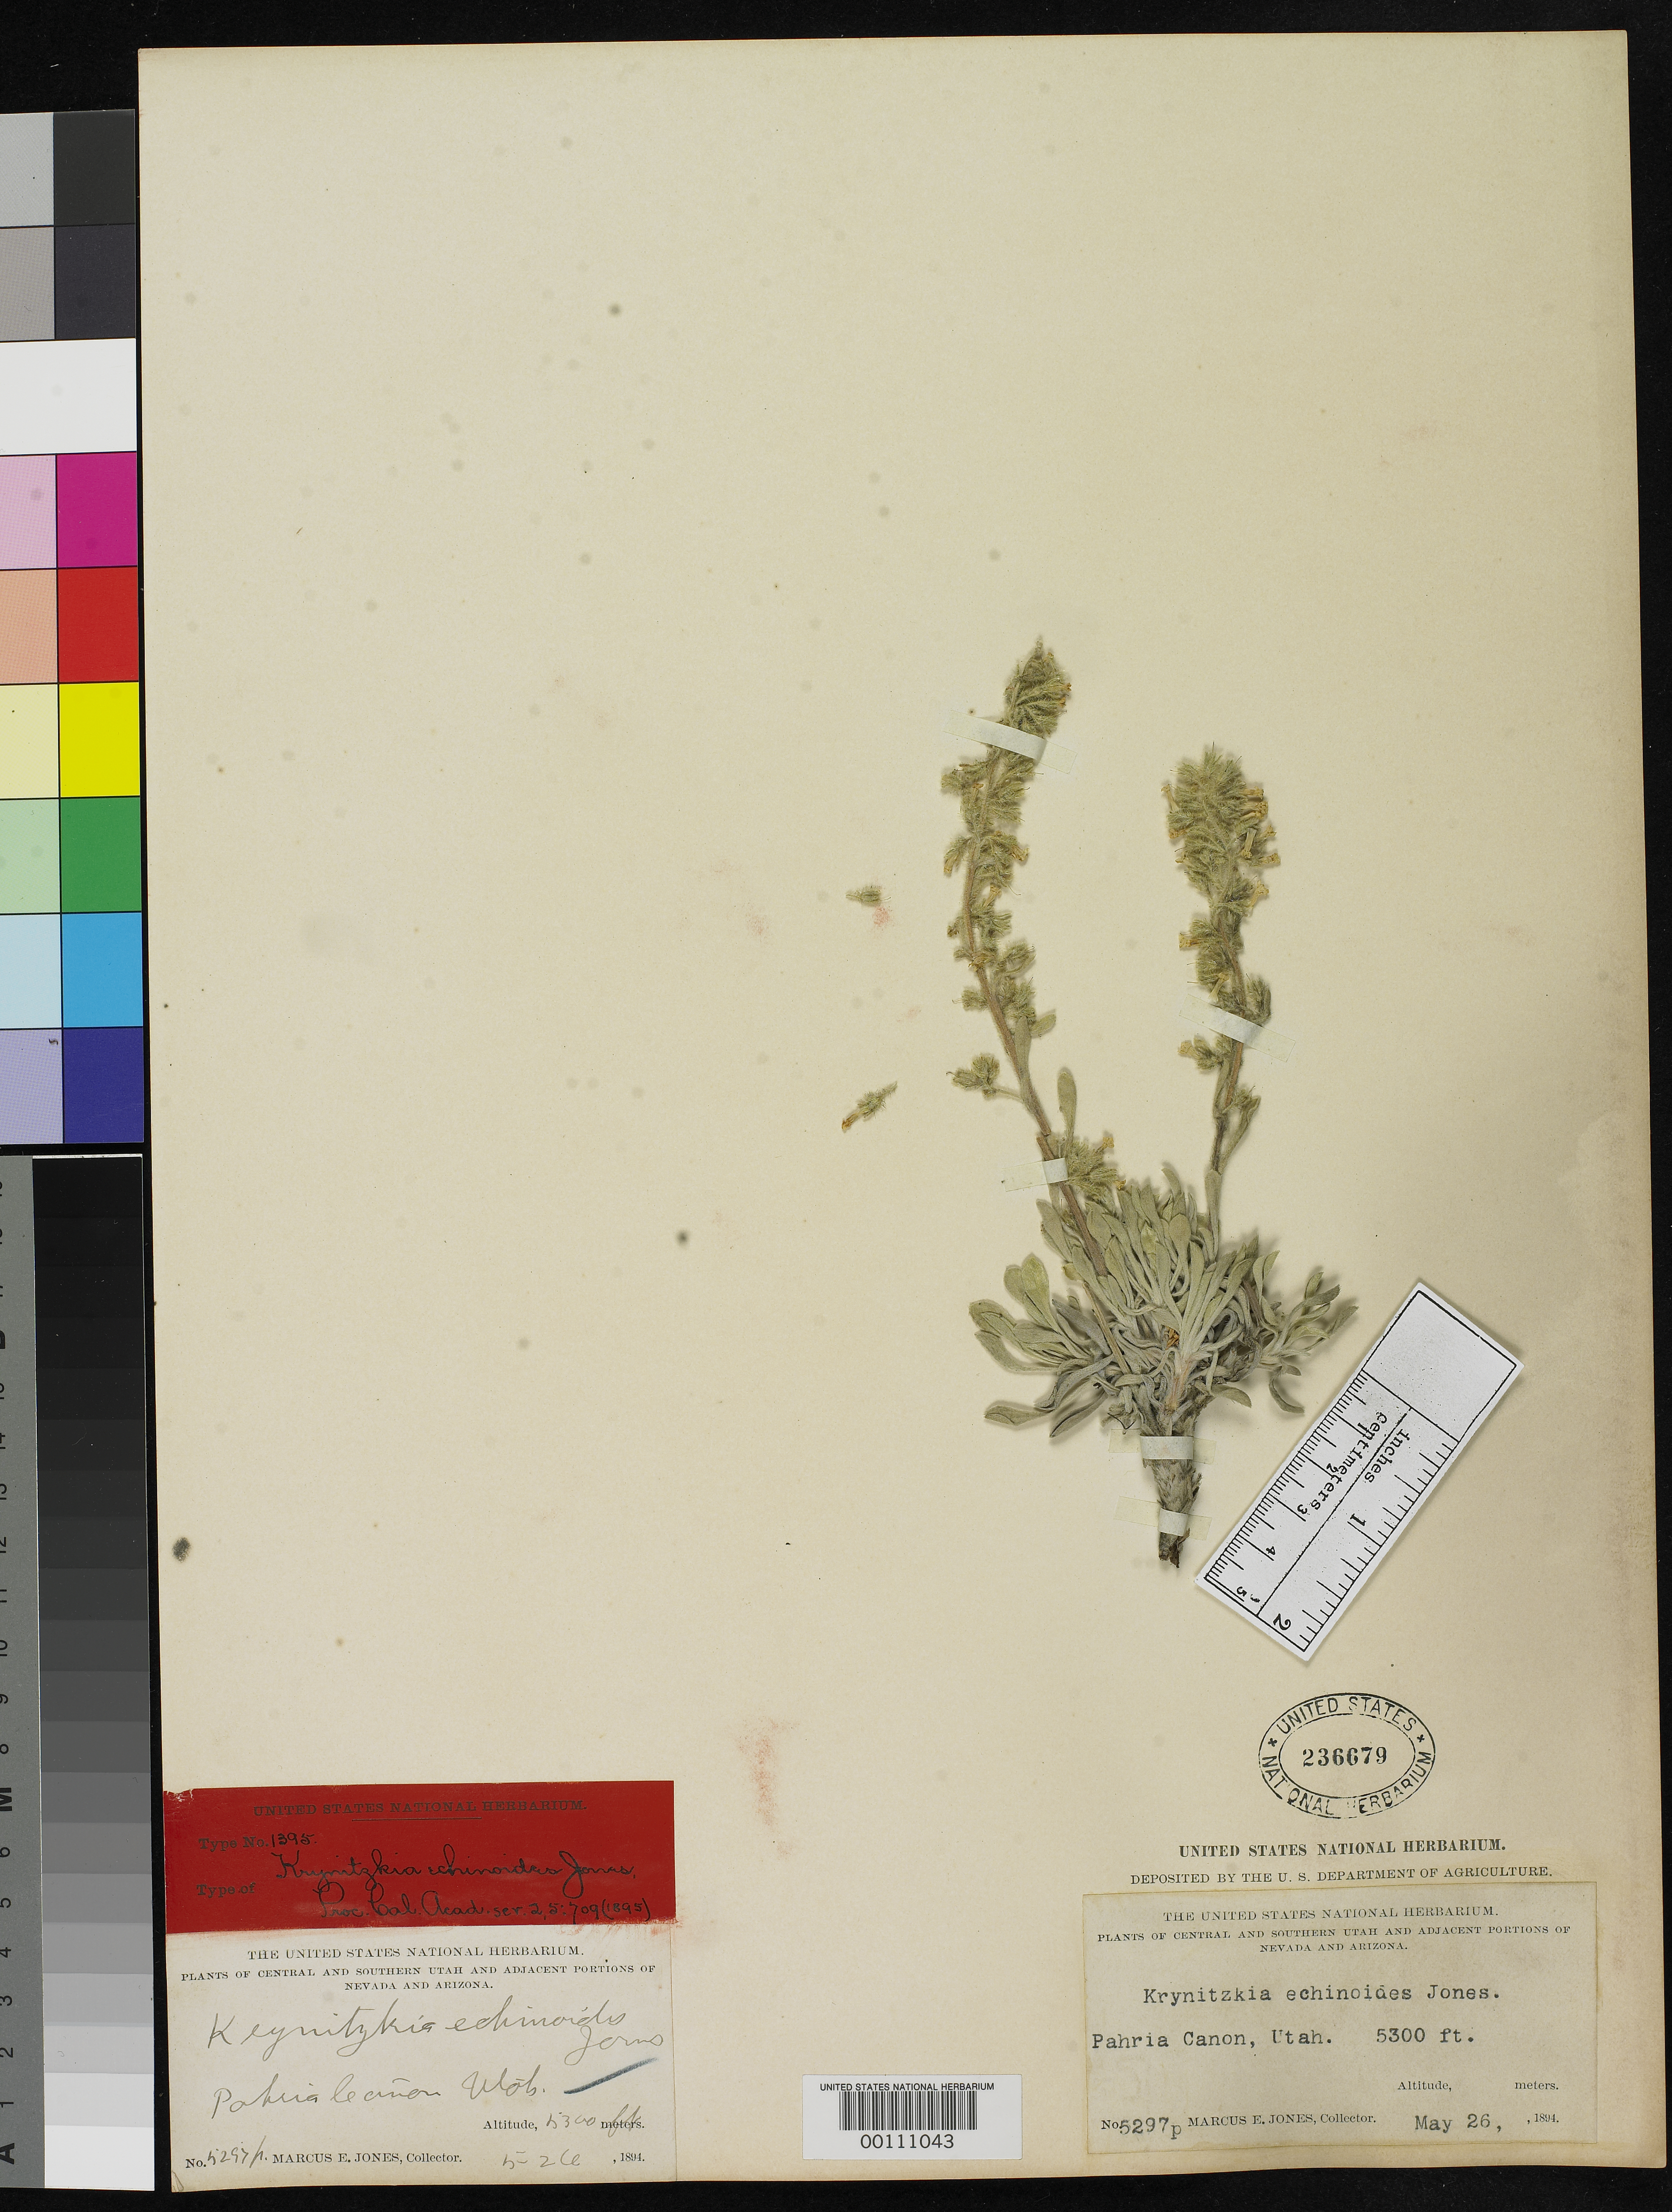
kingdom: Plantae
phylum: Tracheophyta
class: Magnoliopsida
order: Boraginales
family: Boraginaceae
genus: Krynitzkia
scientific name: Krynitzkia echinoides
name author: M.E. Jones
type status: Isosyntype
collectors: M. E. Jones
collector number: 5297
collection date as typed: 26 May 1894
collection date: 1894-05-26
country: United States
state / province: Utah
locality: Pahria Canyon.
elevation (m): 1615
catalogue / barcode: US 236679